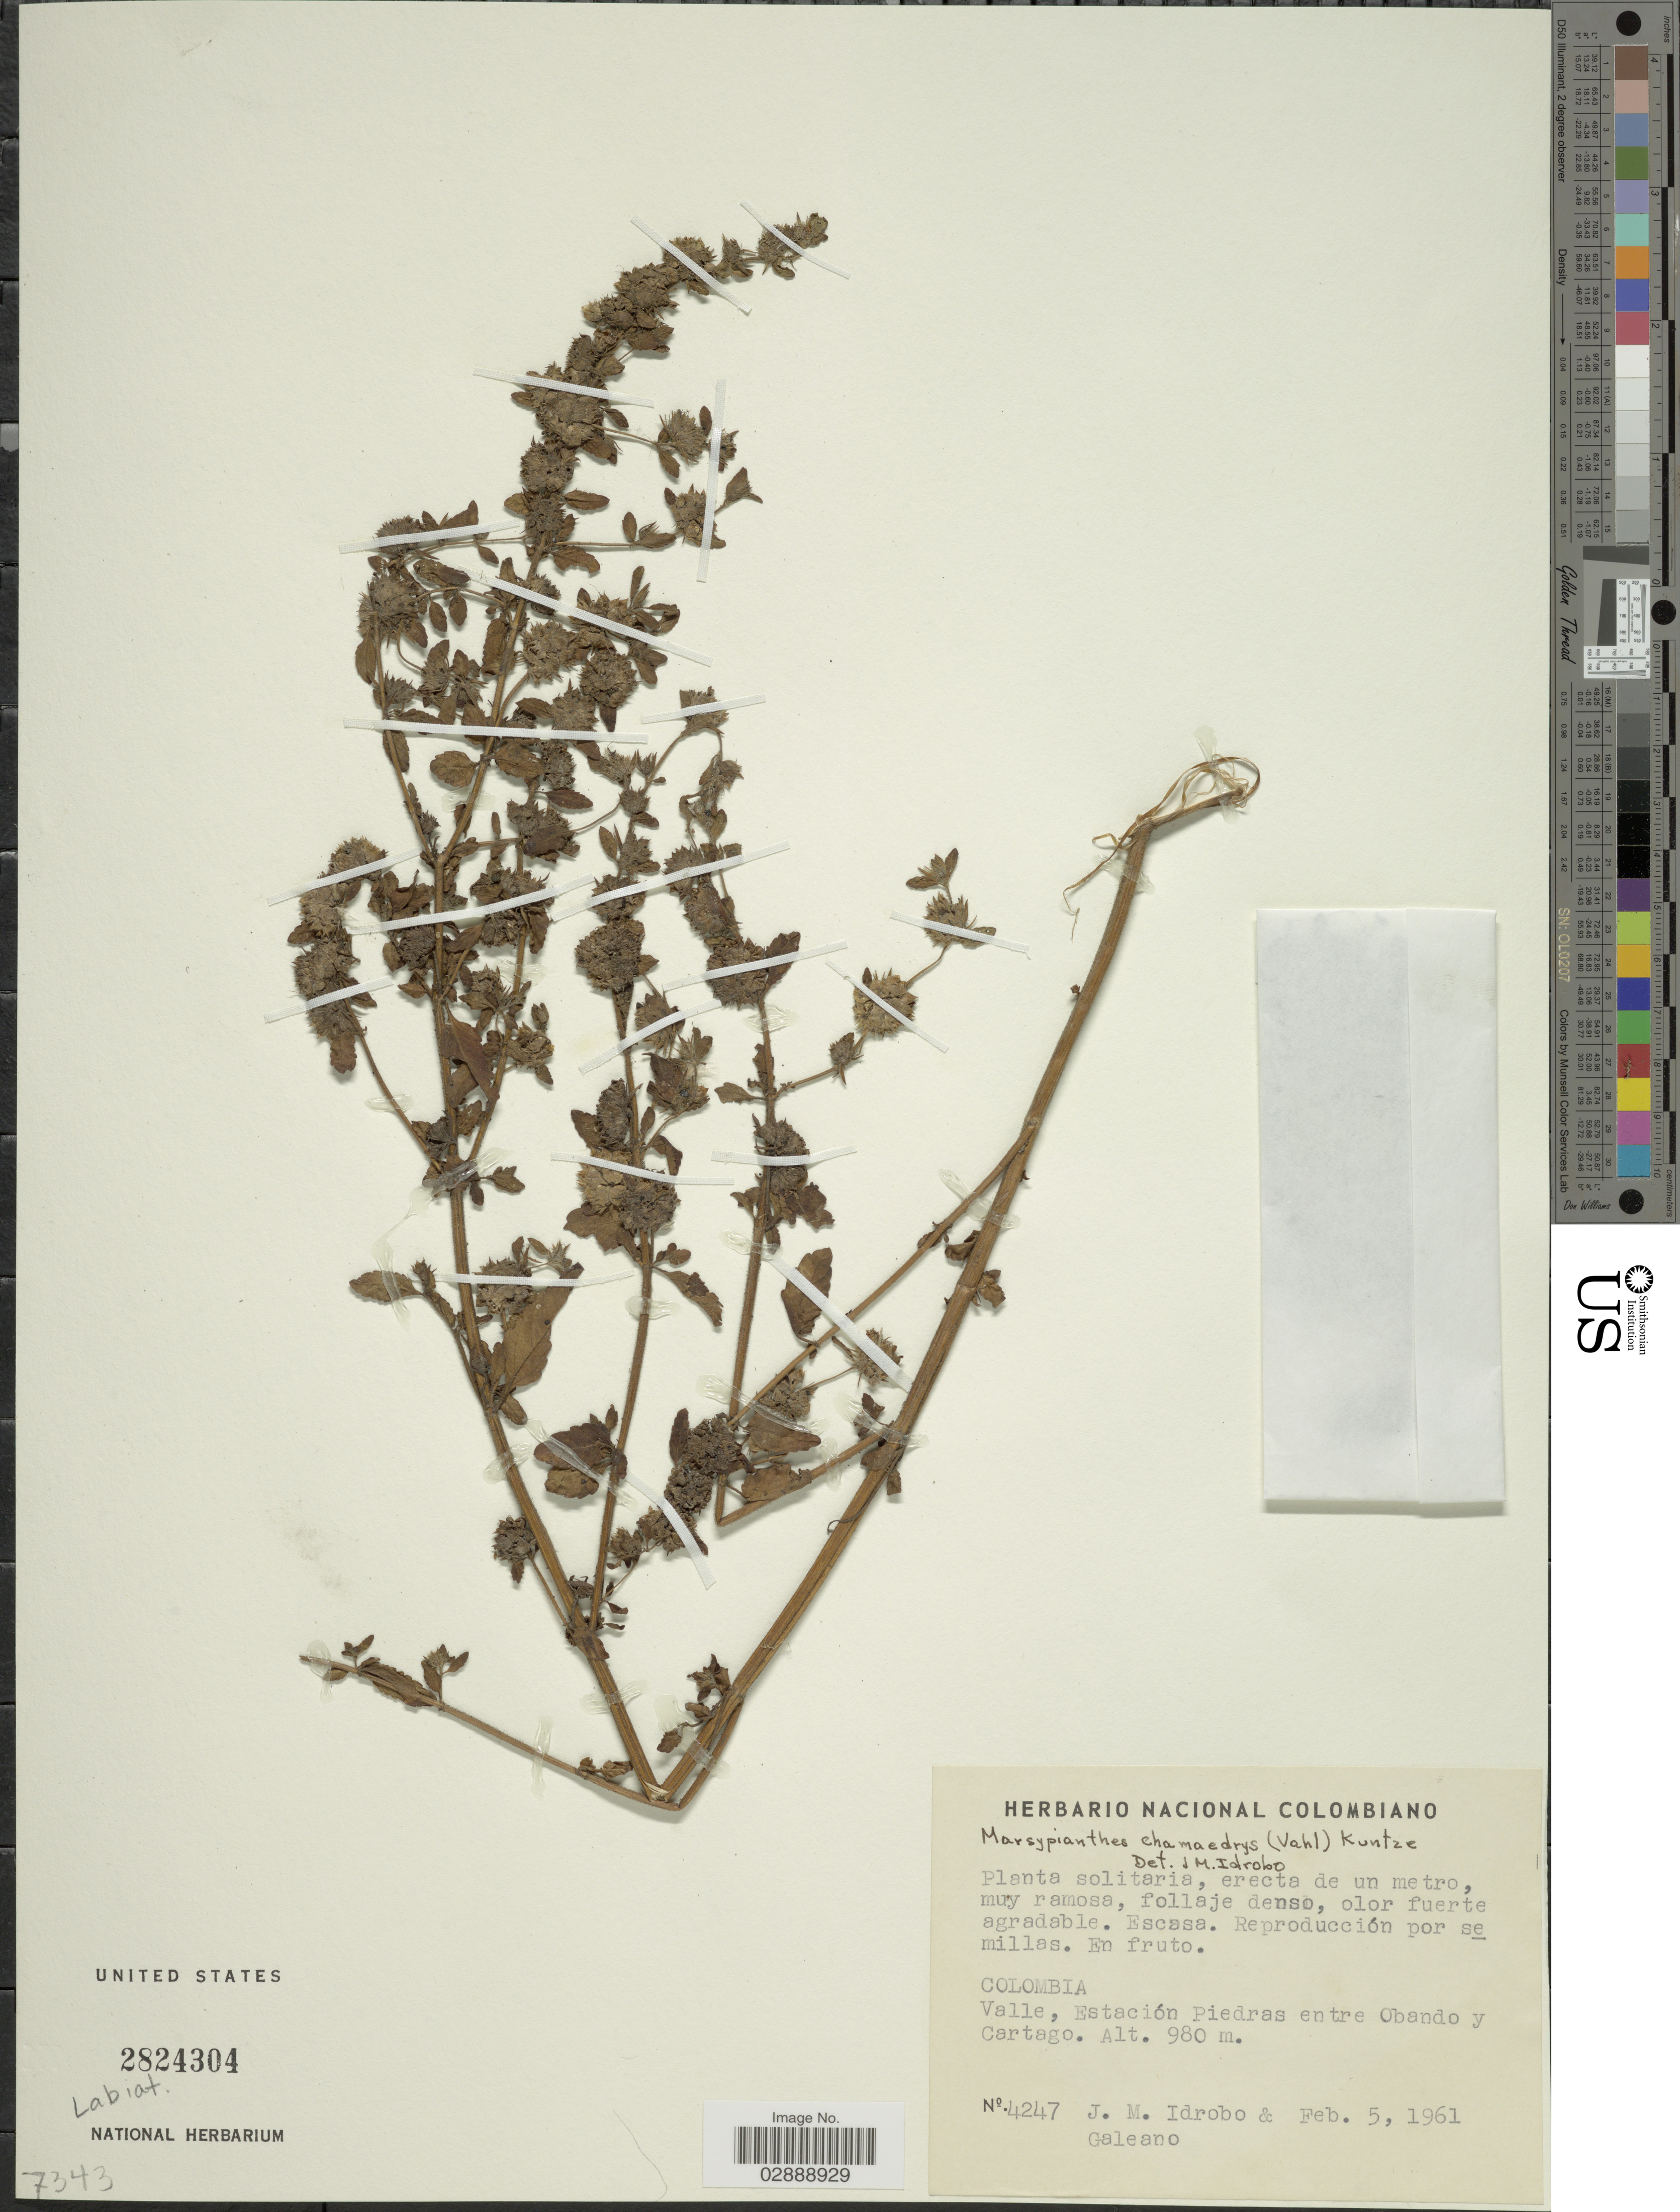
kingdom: Plantae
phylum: Tracheophyta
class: Magnoliopsida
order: Lamiales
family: Lamiaceae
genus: Marsypianthes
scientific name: Marsypianthes chamaedrys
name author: (Vahl) Kuntze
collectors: J. M. Idrobo & -. Galeano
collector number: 4247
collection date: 1961-02-05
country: Colombia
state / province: Valle del Cauca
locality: Valle, Estación Piedras entre Obando y Cartago.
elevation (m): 980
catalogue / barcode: US 2824304